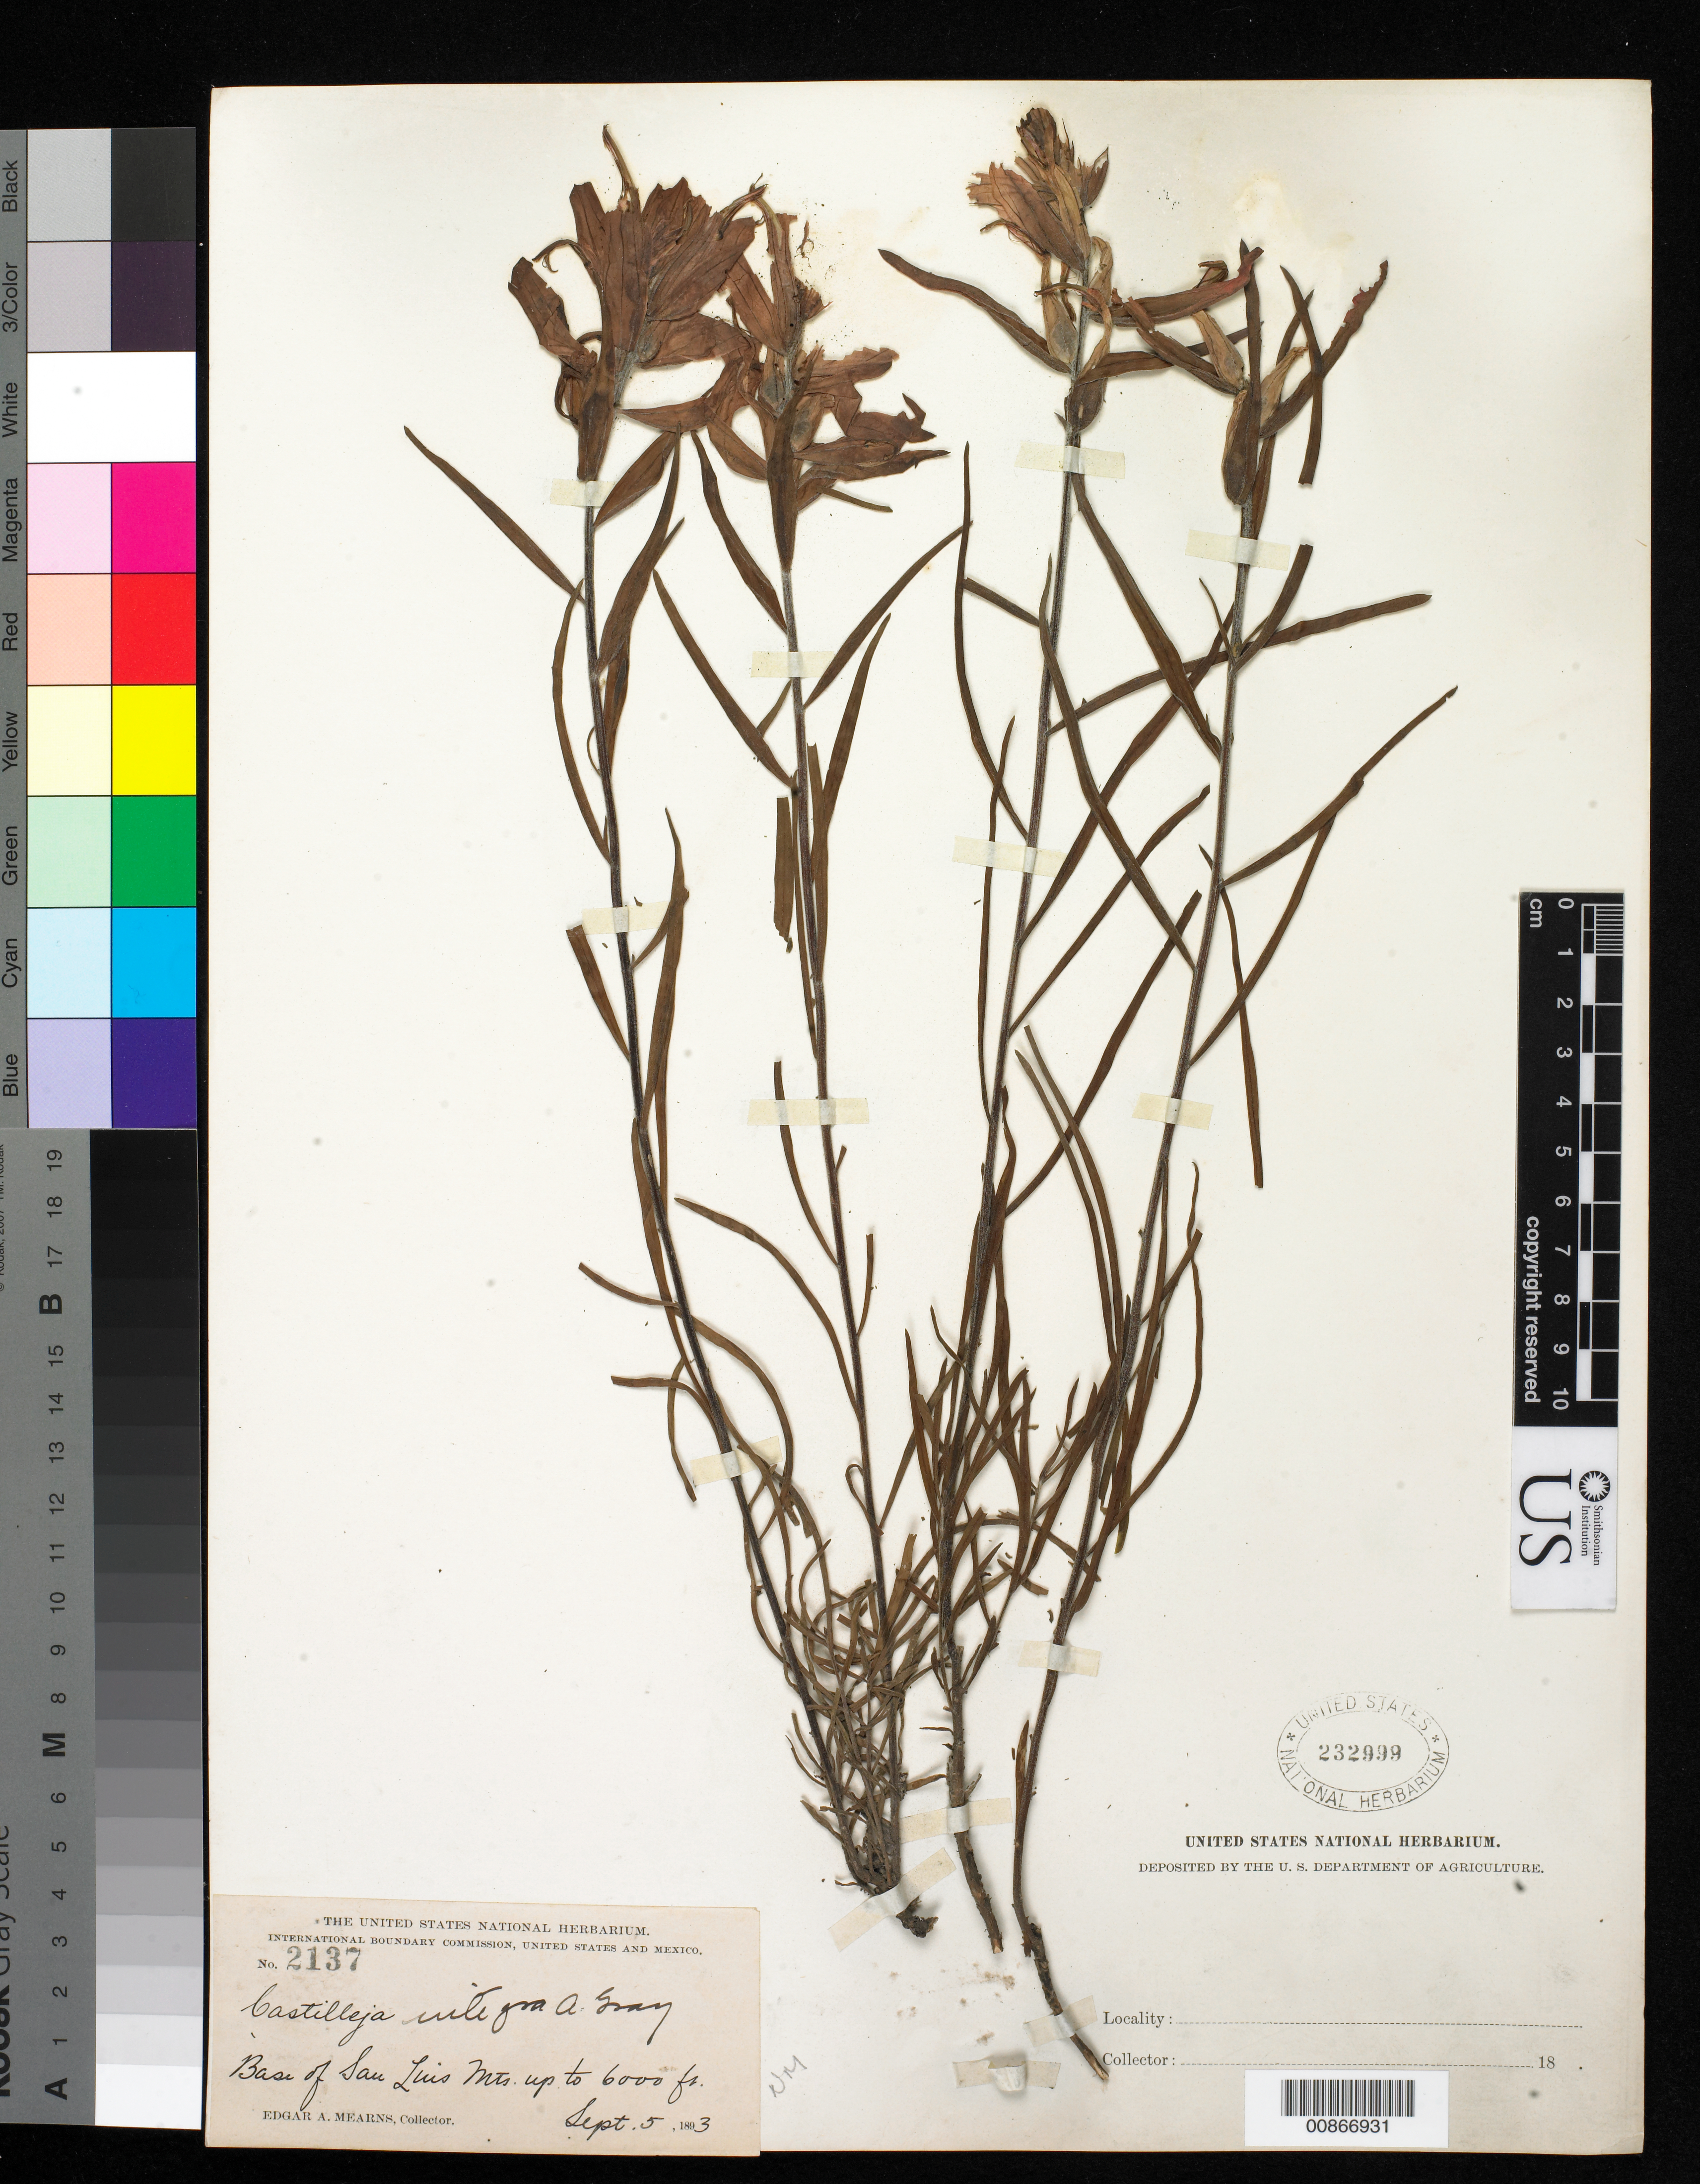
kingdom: Plantae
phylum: Tracheophyta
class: Magnoliopsida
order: Lamiales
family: Orobanchaceae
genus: Castilleja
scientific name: Castilleja integra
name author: A. Gray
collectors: E. A. Mearns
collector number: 2137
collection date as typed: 05 Sep 1893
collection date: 1893-09-05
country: United States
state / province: New Mexico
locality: Base of San Luis Mts.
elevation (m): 1829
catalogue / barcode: US 232999